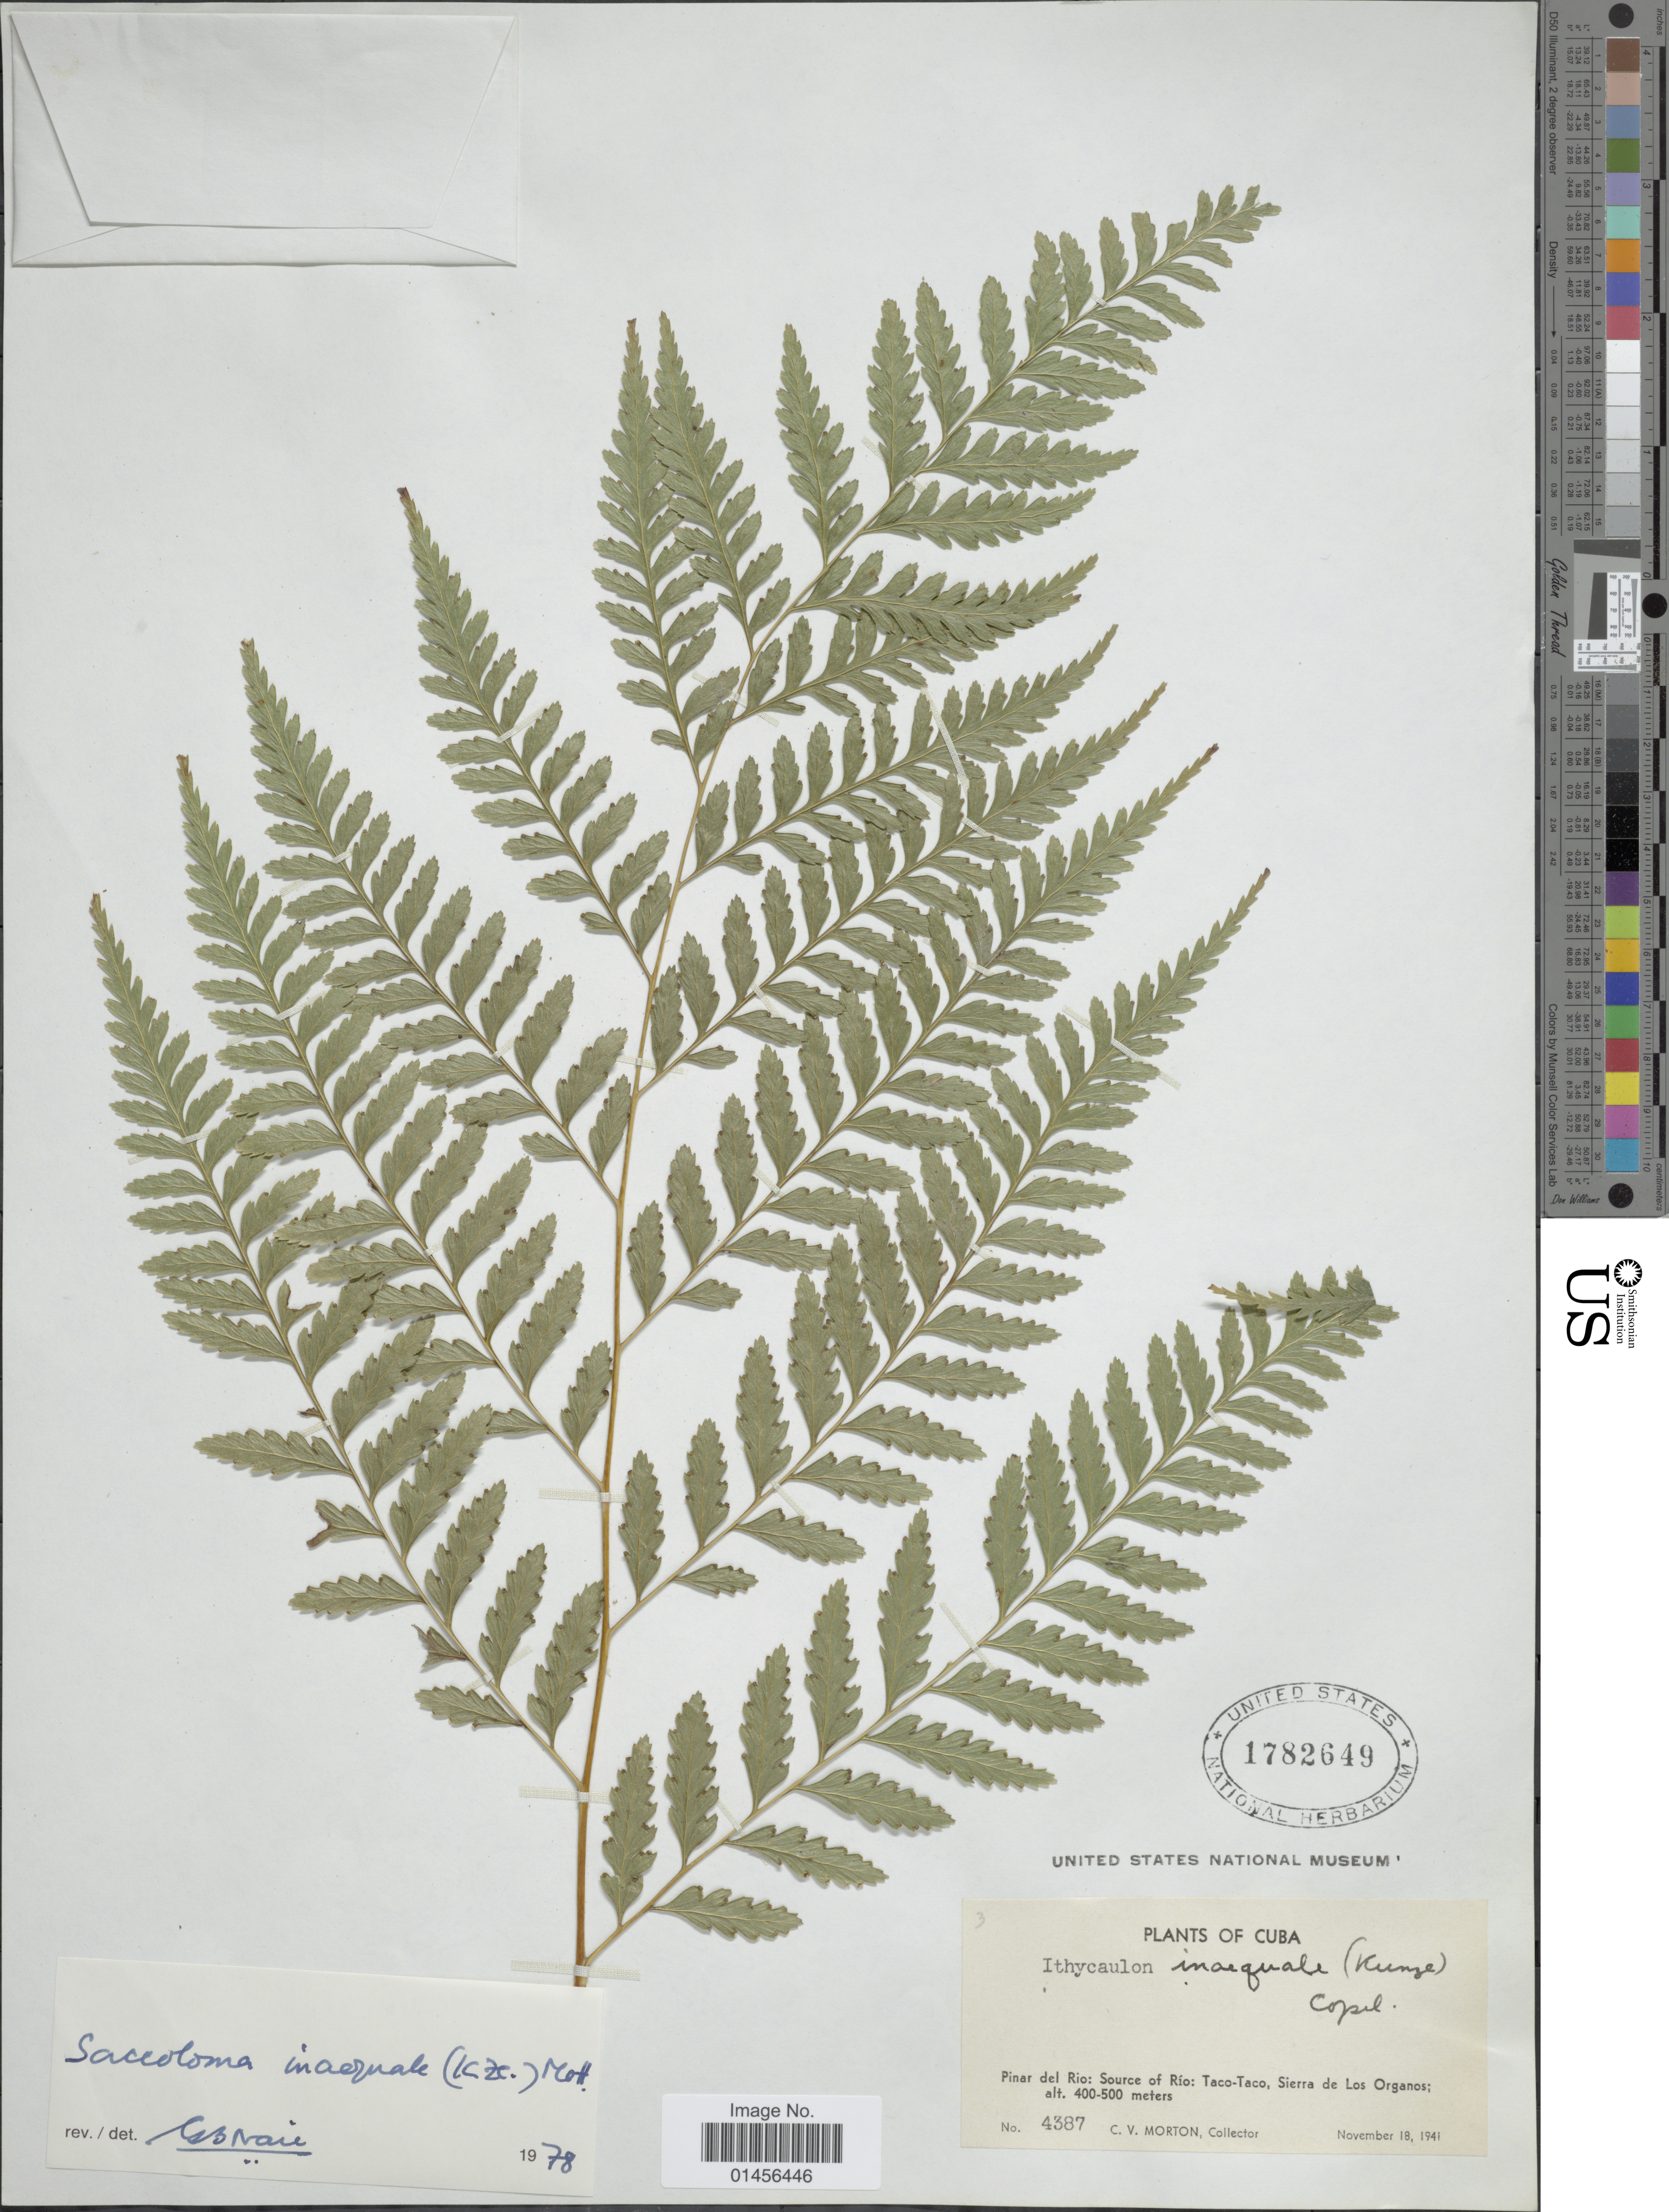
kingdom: Plantae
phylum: Tracheophyta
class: Polypodiopsida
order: Polypodiales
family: Saccolomataceae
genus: Saccoloma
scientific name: Saccoloma inaequale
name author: (Kunze) Mett.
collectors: C. V. Morton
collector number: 4387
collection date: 1941-11-18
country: Cuba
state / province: Pinar del Río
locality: Source of Río: Taco-Taco, Sierra de Los Organos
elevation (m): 400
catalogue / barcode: US 1782649